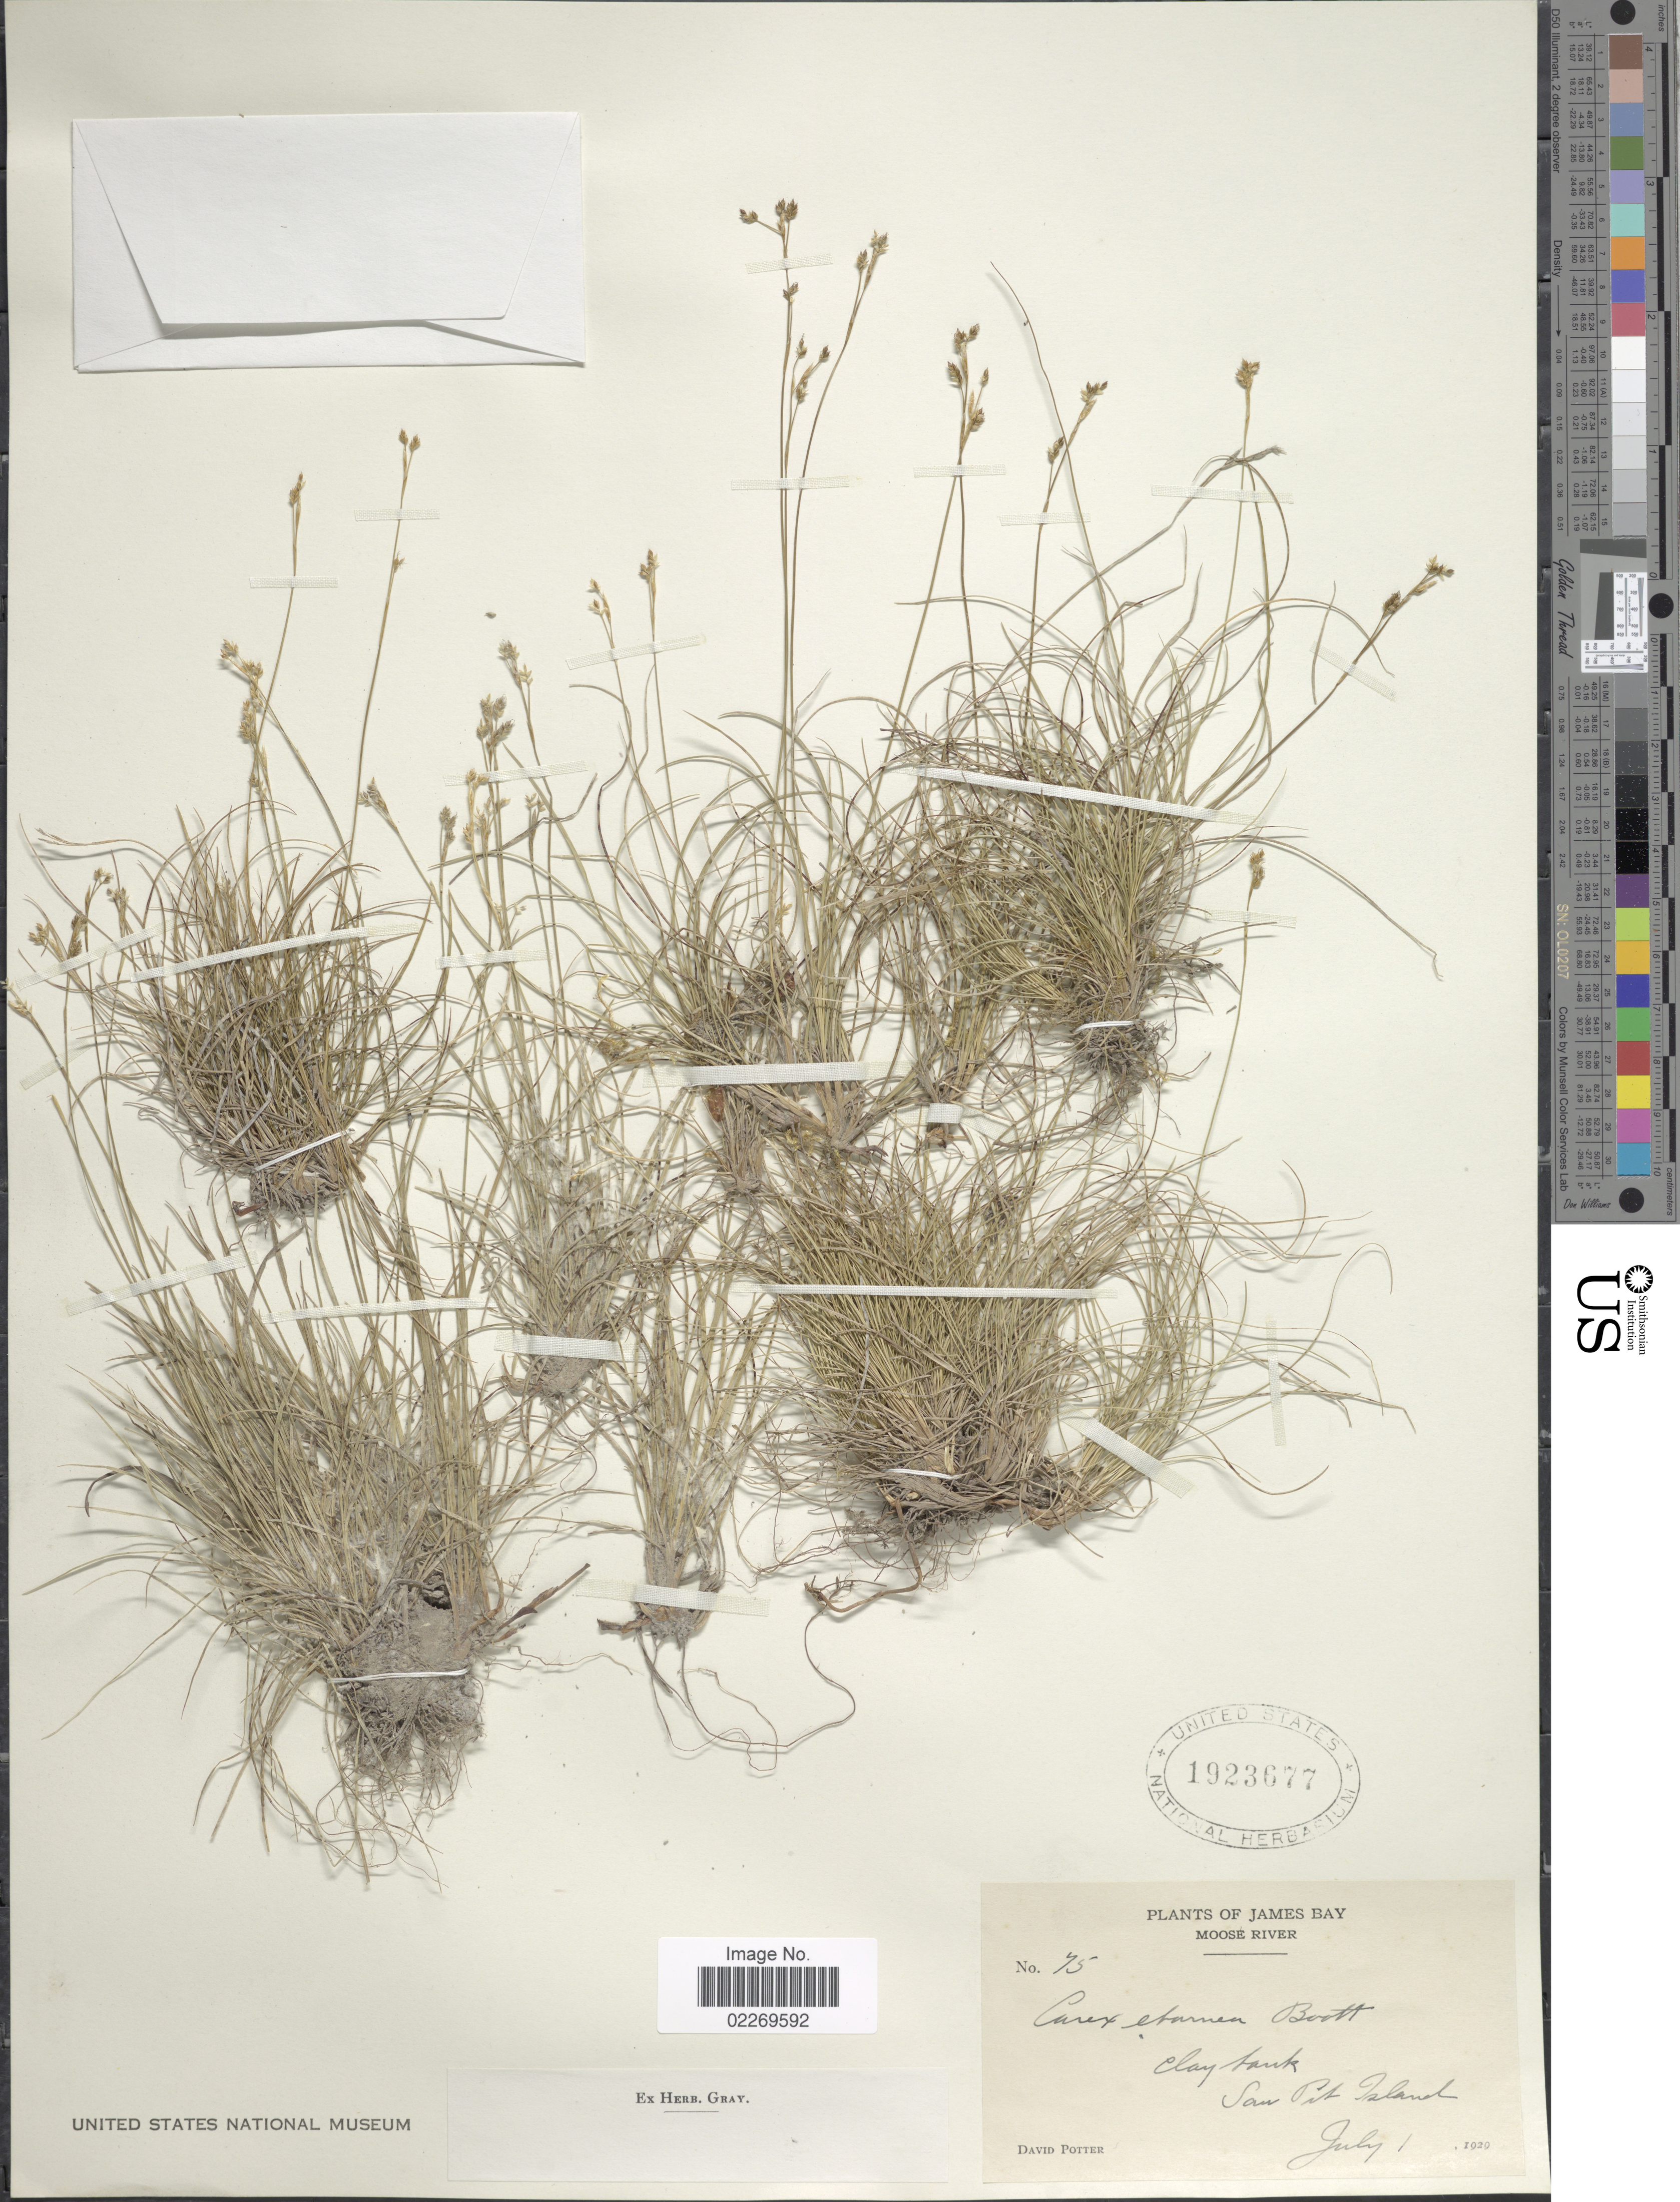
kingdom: Plantae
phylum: Tracheophyta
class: Liliopsida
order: Poales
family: Cyperaceae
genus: Carex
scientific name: Carex eburnea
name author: Boott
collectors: D. Potter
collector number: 75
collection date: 1929-07-01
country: Canada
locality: James Bay, Moose River, Clay bank. San Pit Island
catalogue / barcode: US 1923677